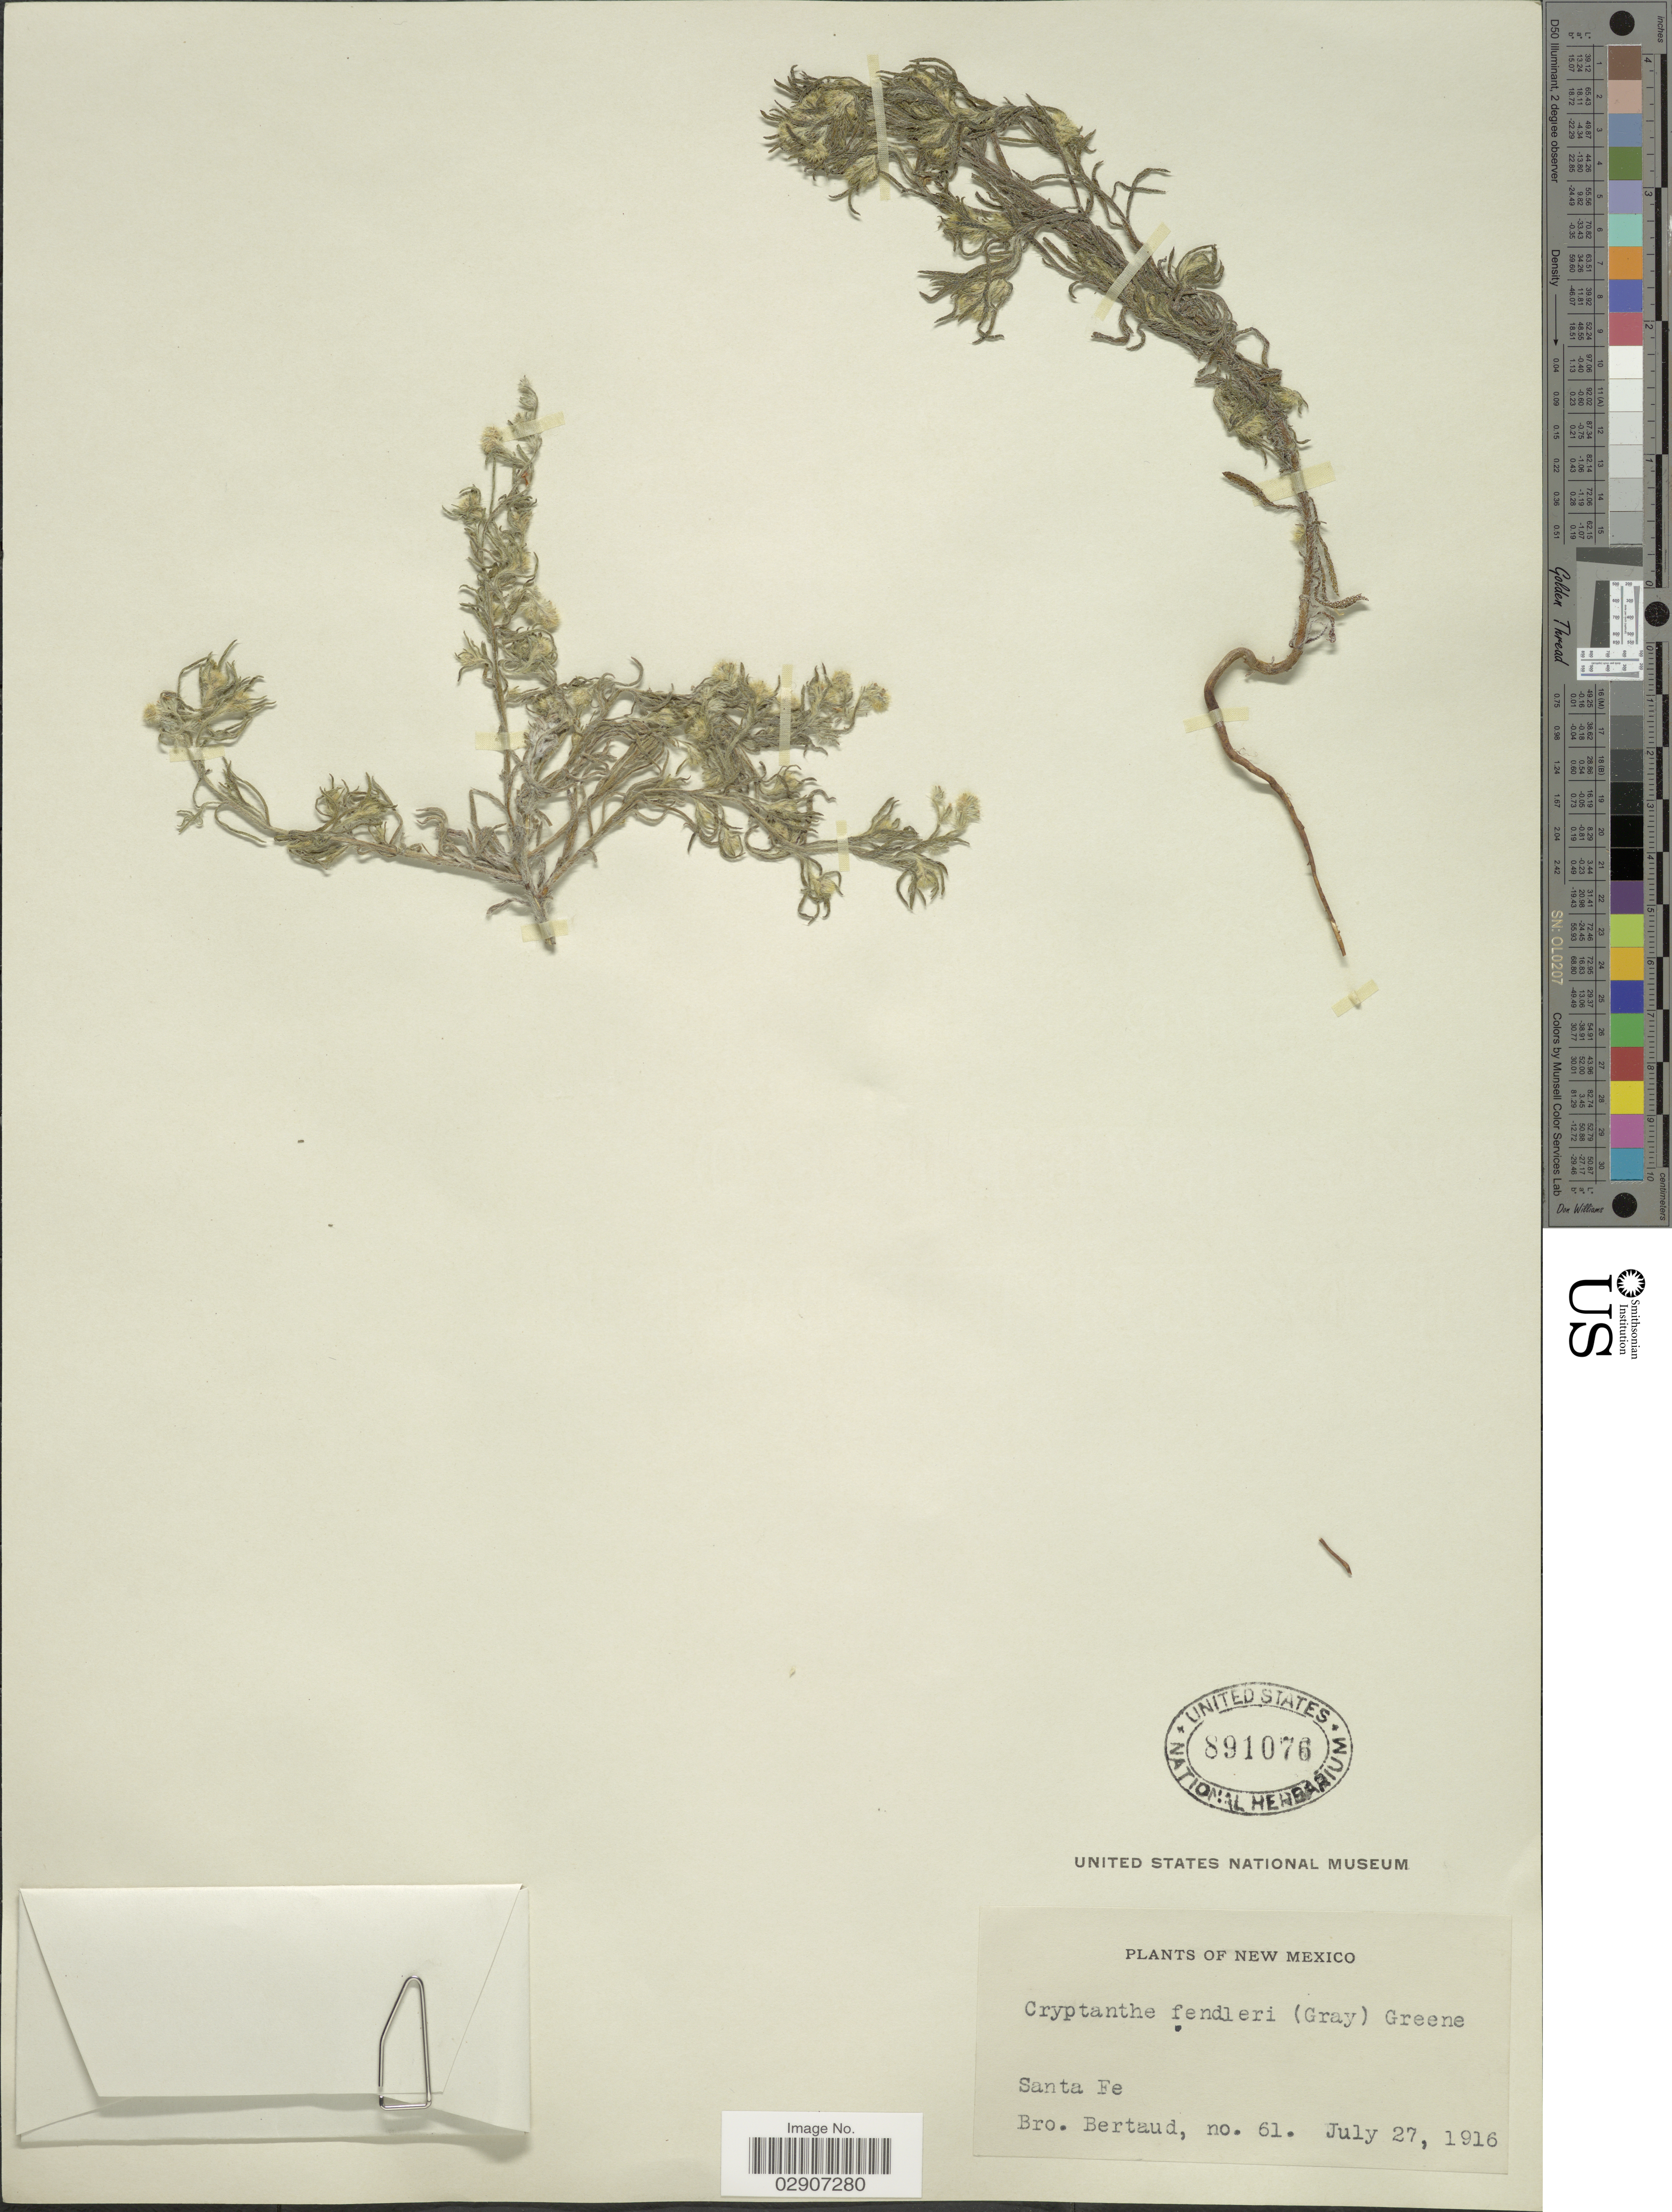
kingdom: Plantae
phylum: Tracheophyta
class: Magnoliopsida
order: Boraginales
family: Boraginaceae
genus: Cryptantha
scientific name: Cryptantha fendleri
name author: (A. Gray) Greene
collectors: Bro. Bertaud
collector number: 61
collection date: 1916-07-27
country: United States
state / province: New Mexico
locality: Santa Fe.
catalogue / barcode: US 891076